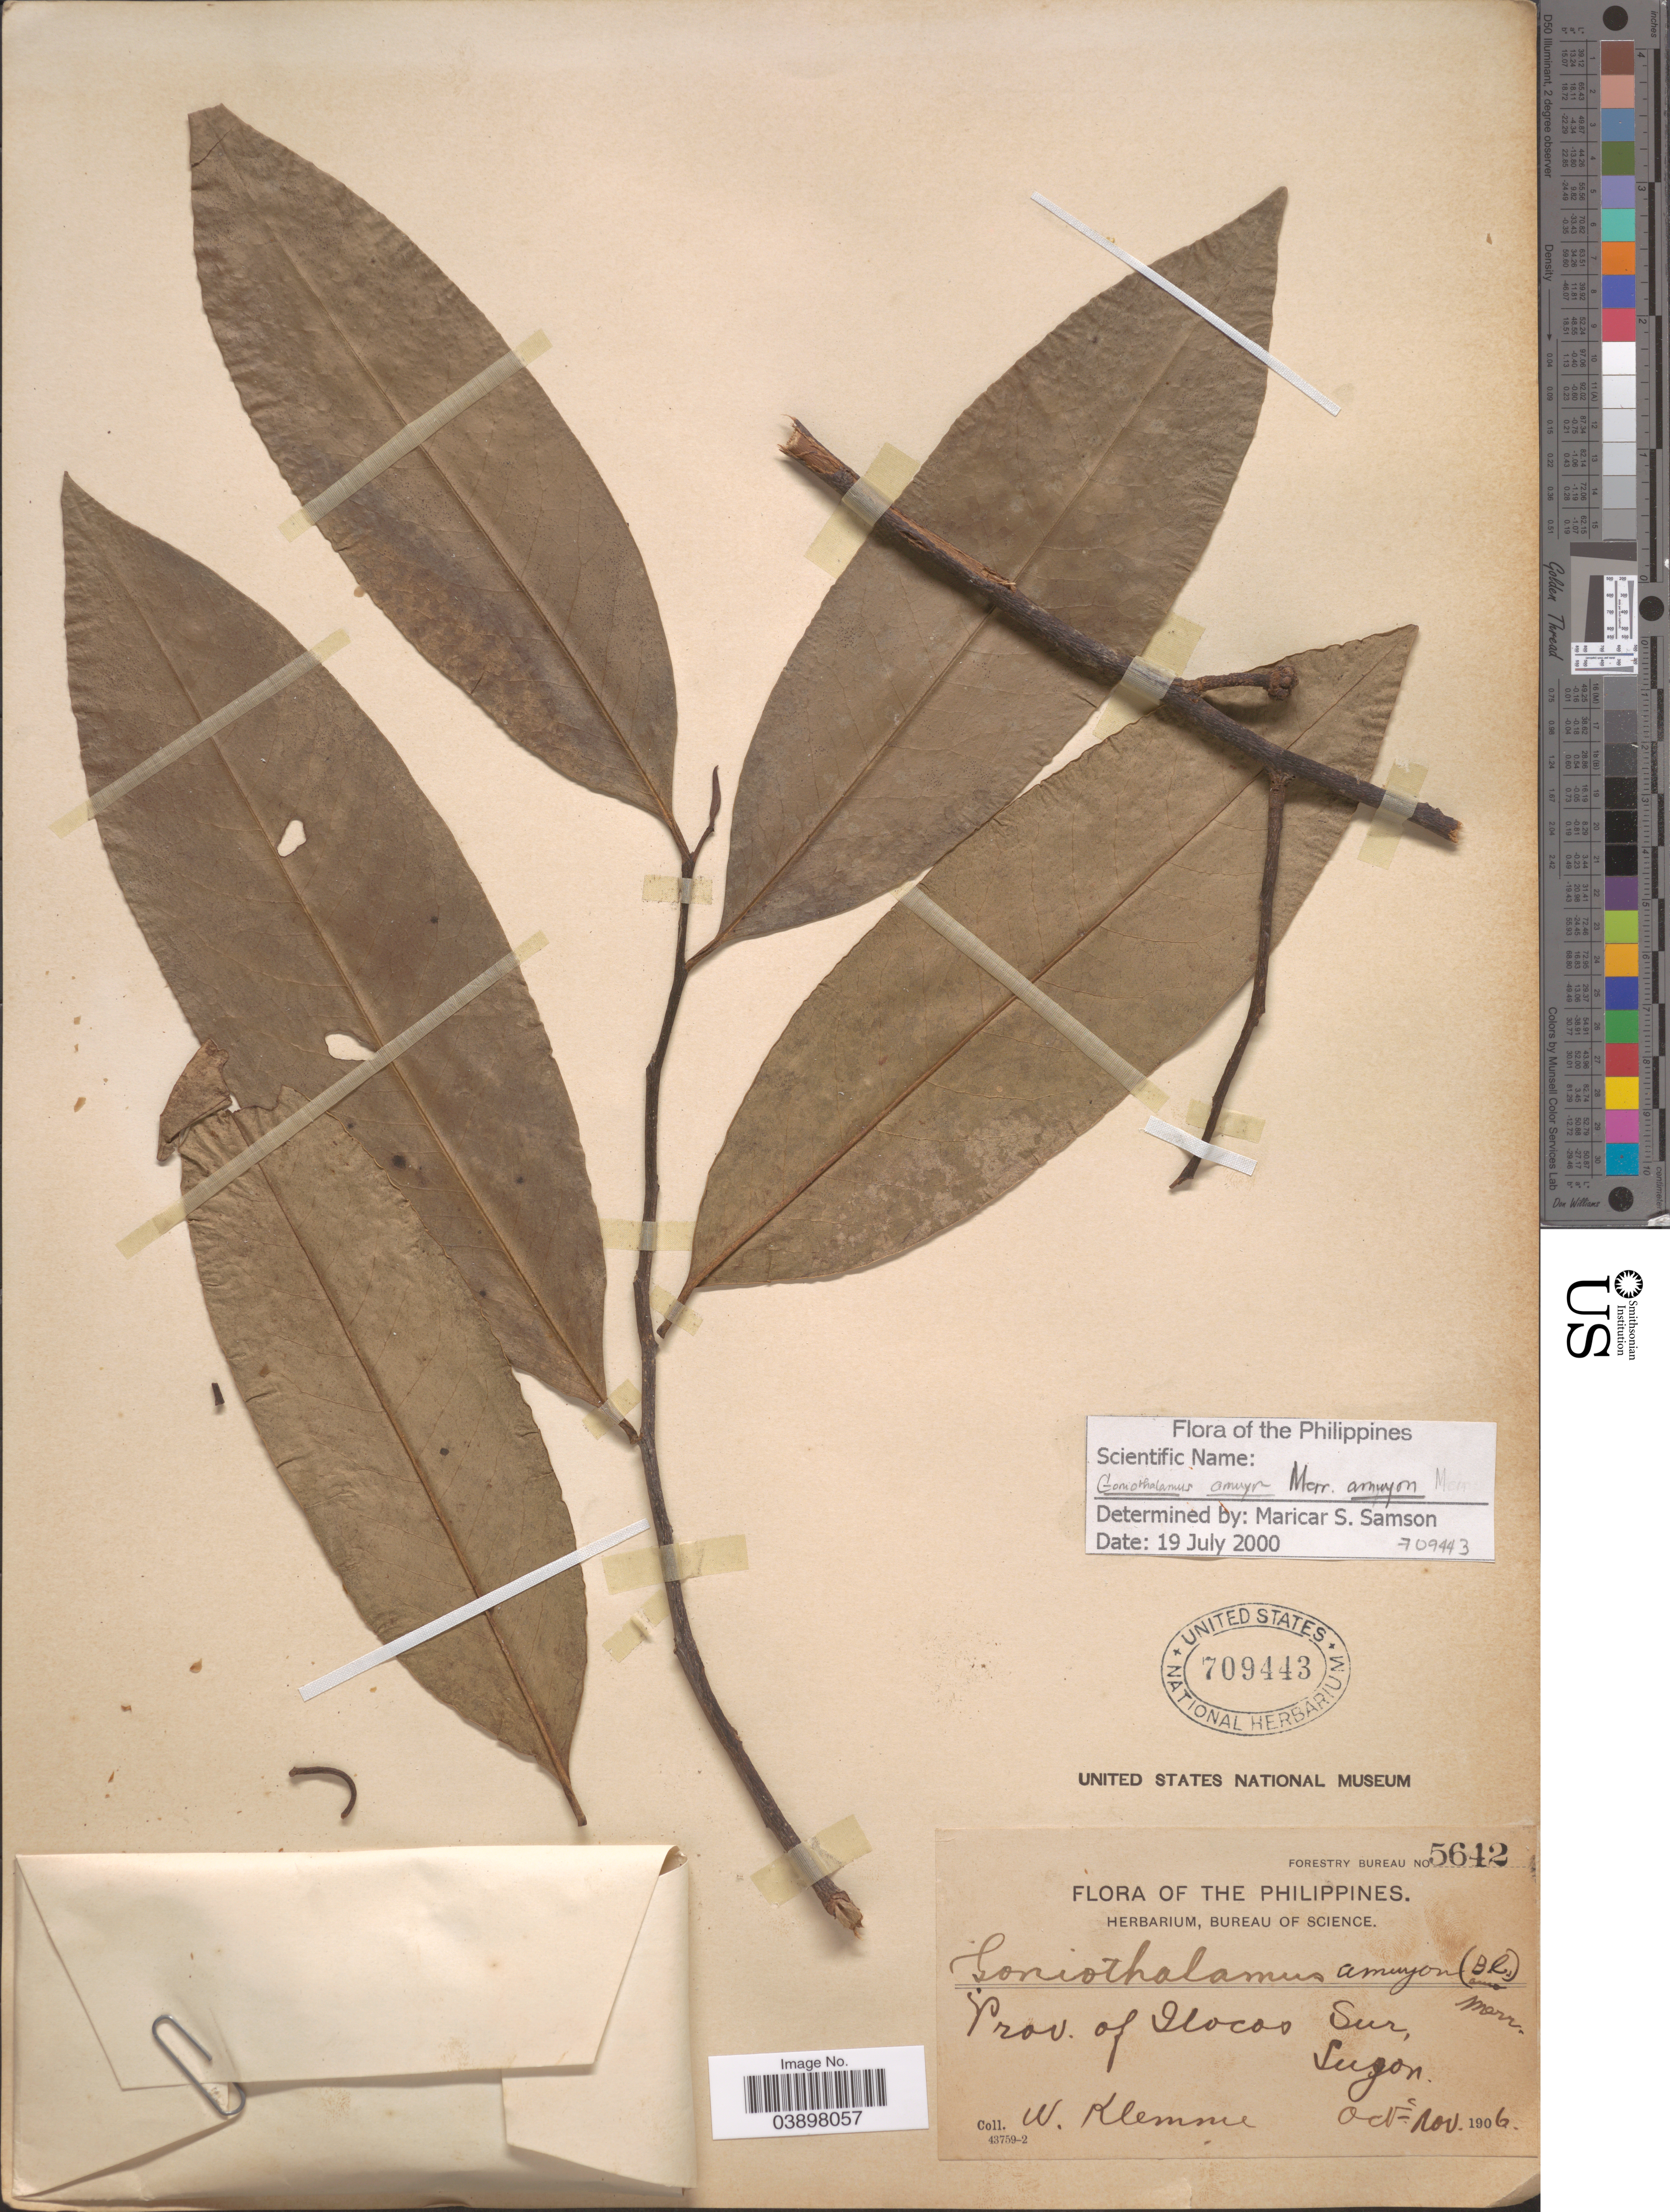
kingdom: Plantae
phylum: Tracheophyta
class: Magnoliopsida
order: Magnoliales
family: Annonaceae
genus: Goniothalamus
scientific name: Goniothalamus amuyon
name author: (Blanco) Merr.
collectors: W. Klemme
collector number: Forestry Bureau 5642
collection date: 1906-10/1906-11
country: Philippines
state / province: Ilocos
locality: Prov. of Ilocos Sur, Luzon.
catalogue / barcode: US 709443